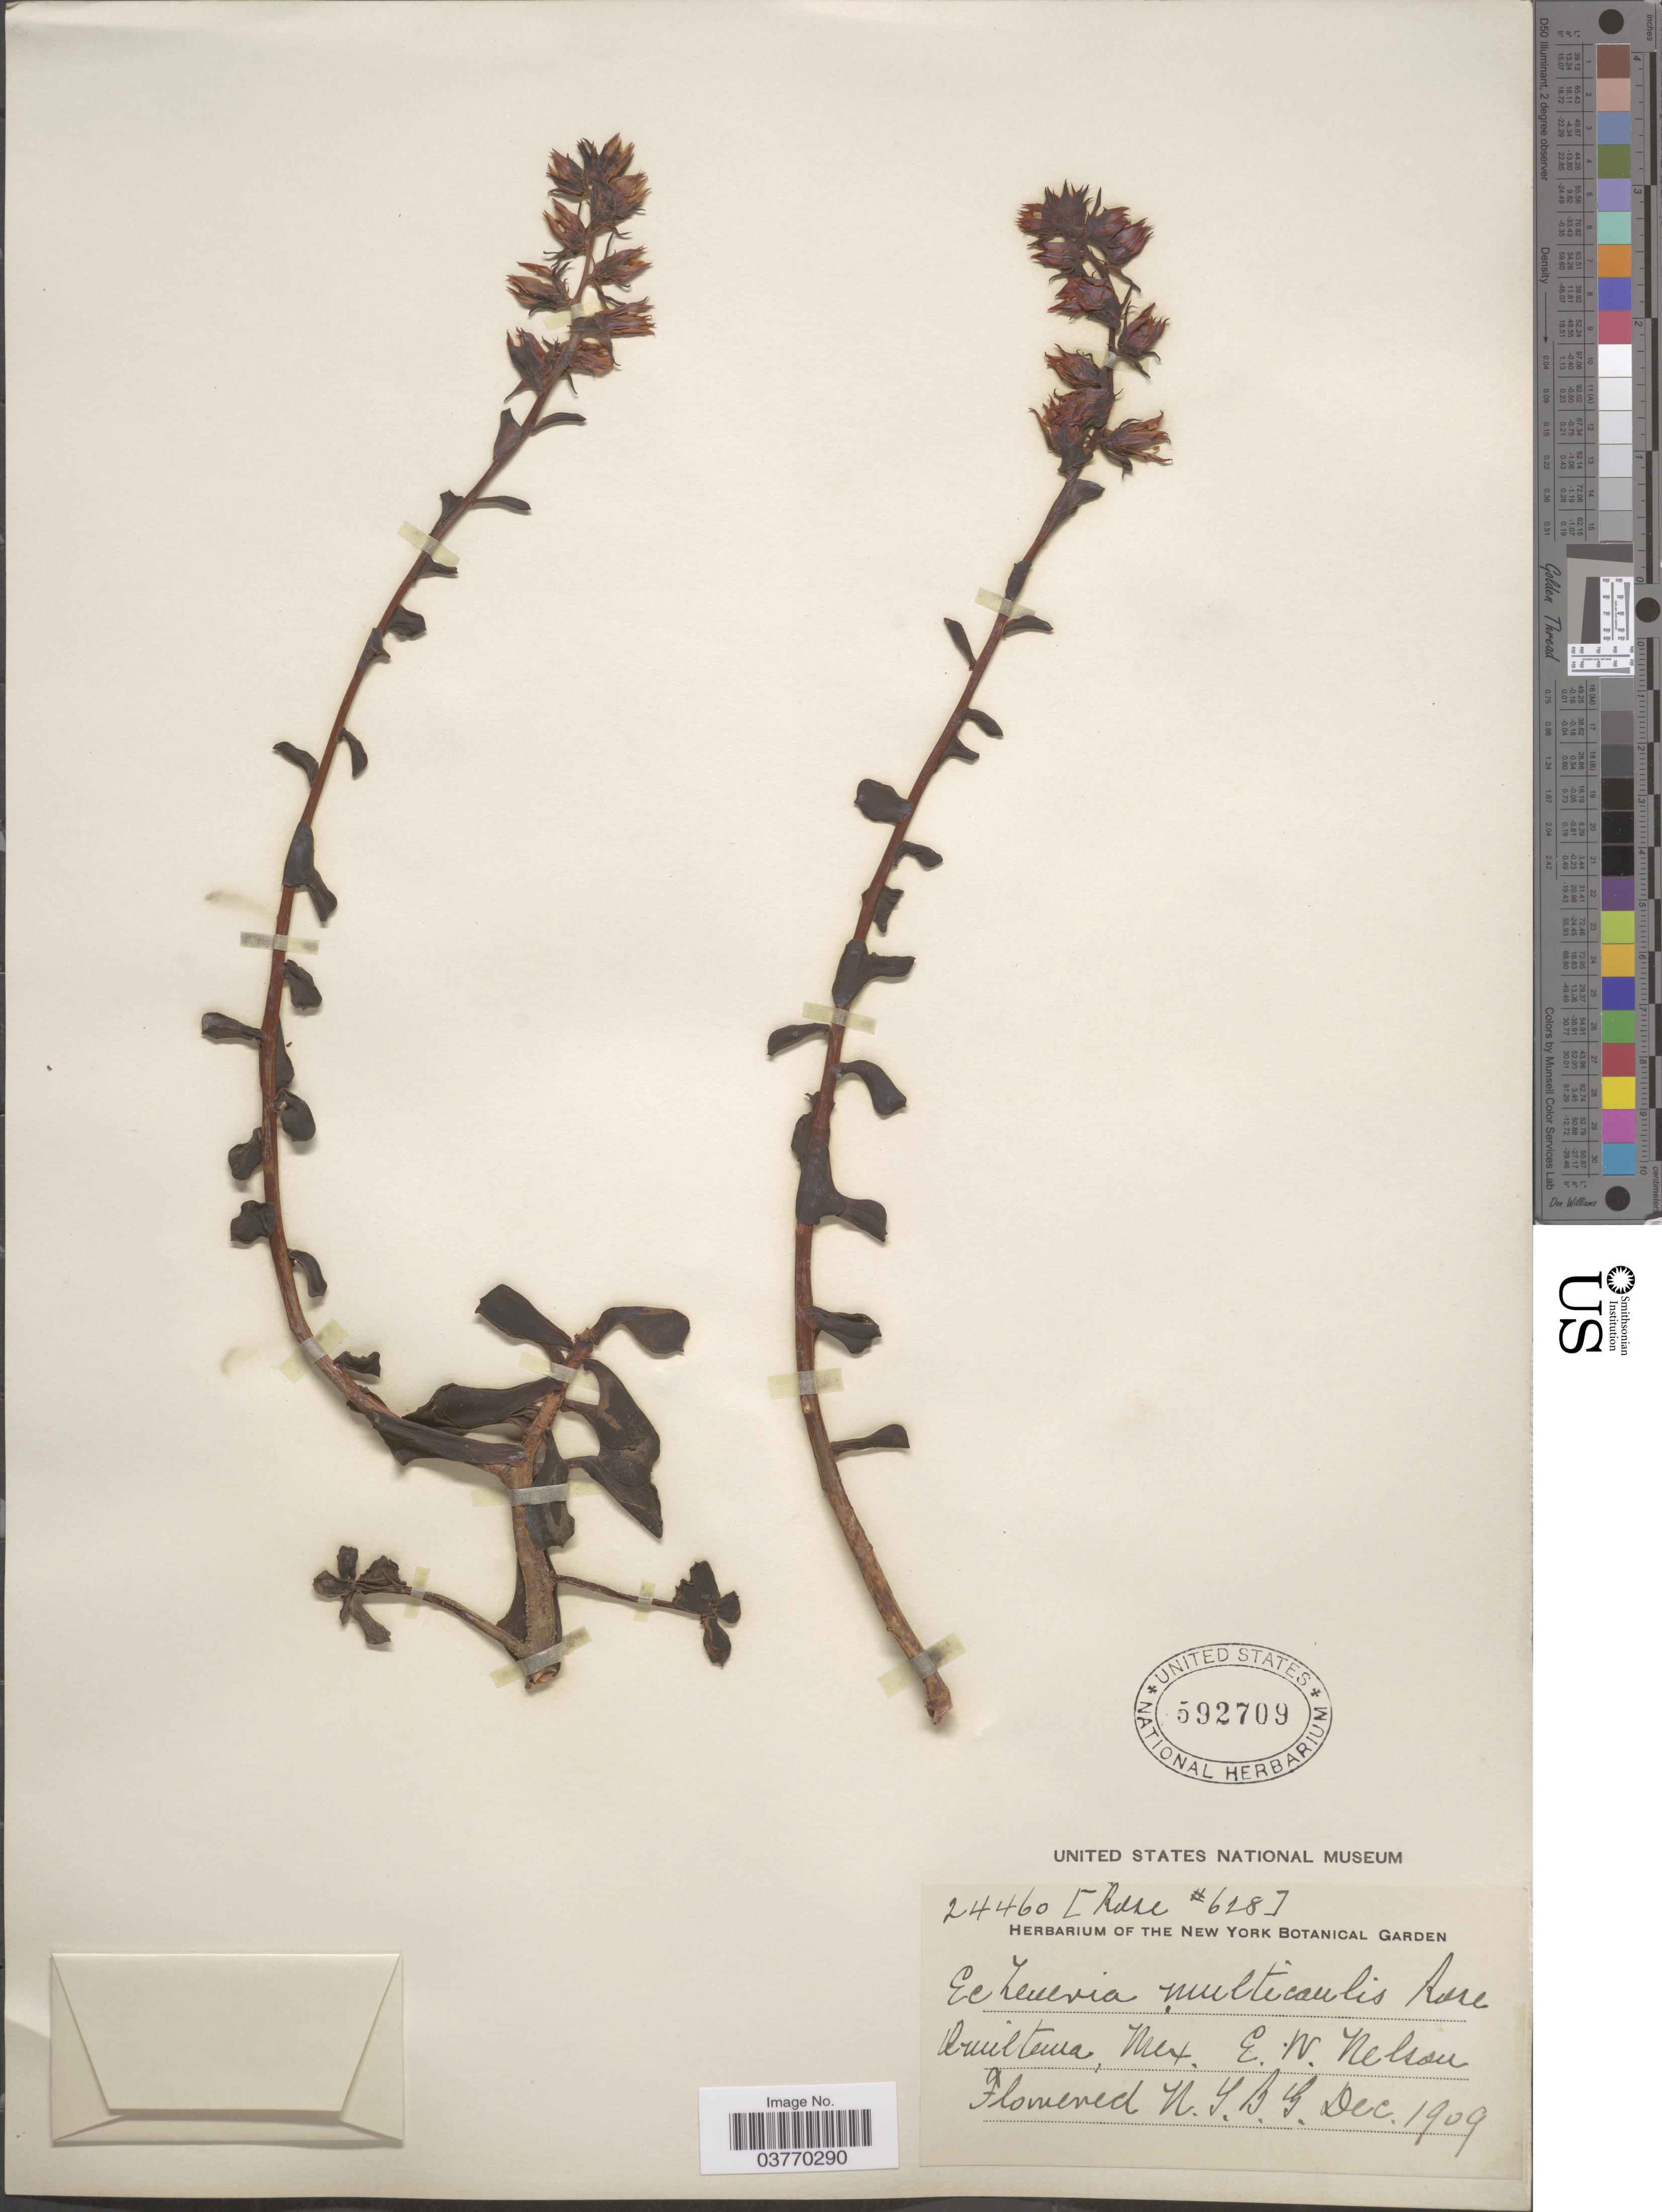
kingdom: Plantae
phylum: Tracheophyta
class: Magnoliopsida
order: Saxifragales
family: Crassulaceae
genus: Echeveria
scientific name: Echeveria multicaulis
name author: Rose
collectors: E. W. Nelson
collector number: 24460(Rose628)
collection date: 1909-12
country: Mexico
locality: Omiltema.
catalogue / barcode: US 592709